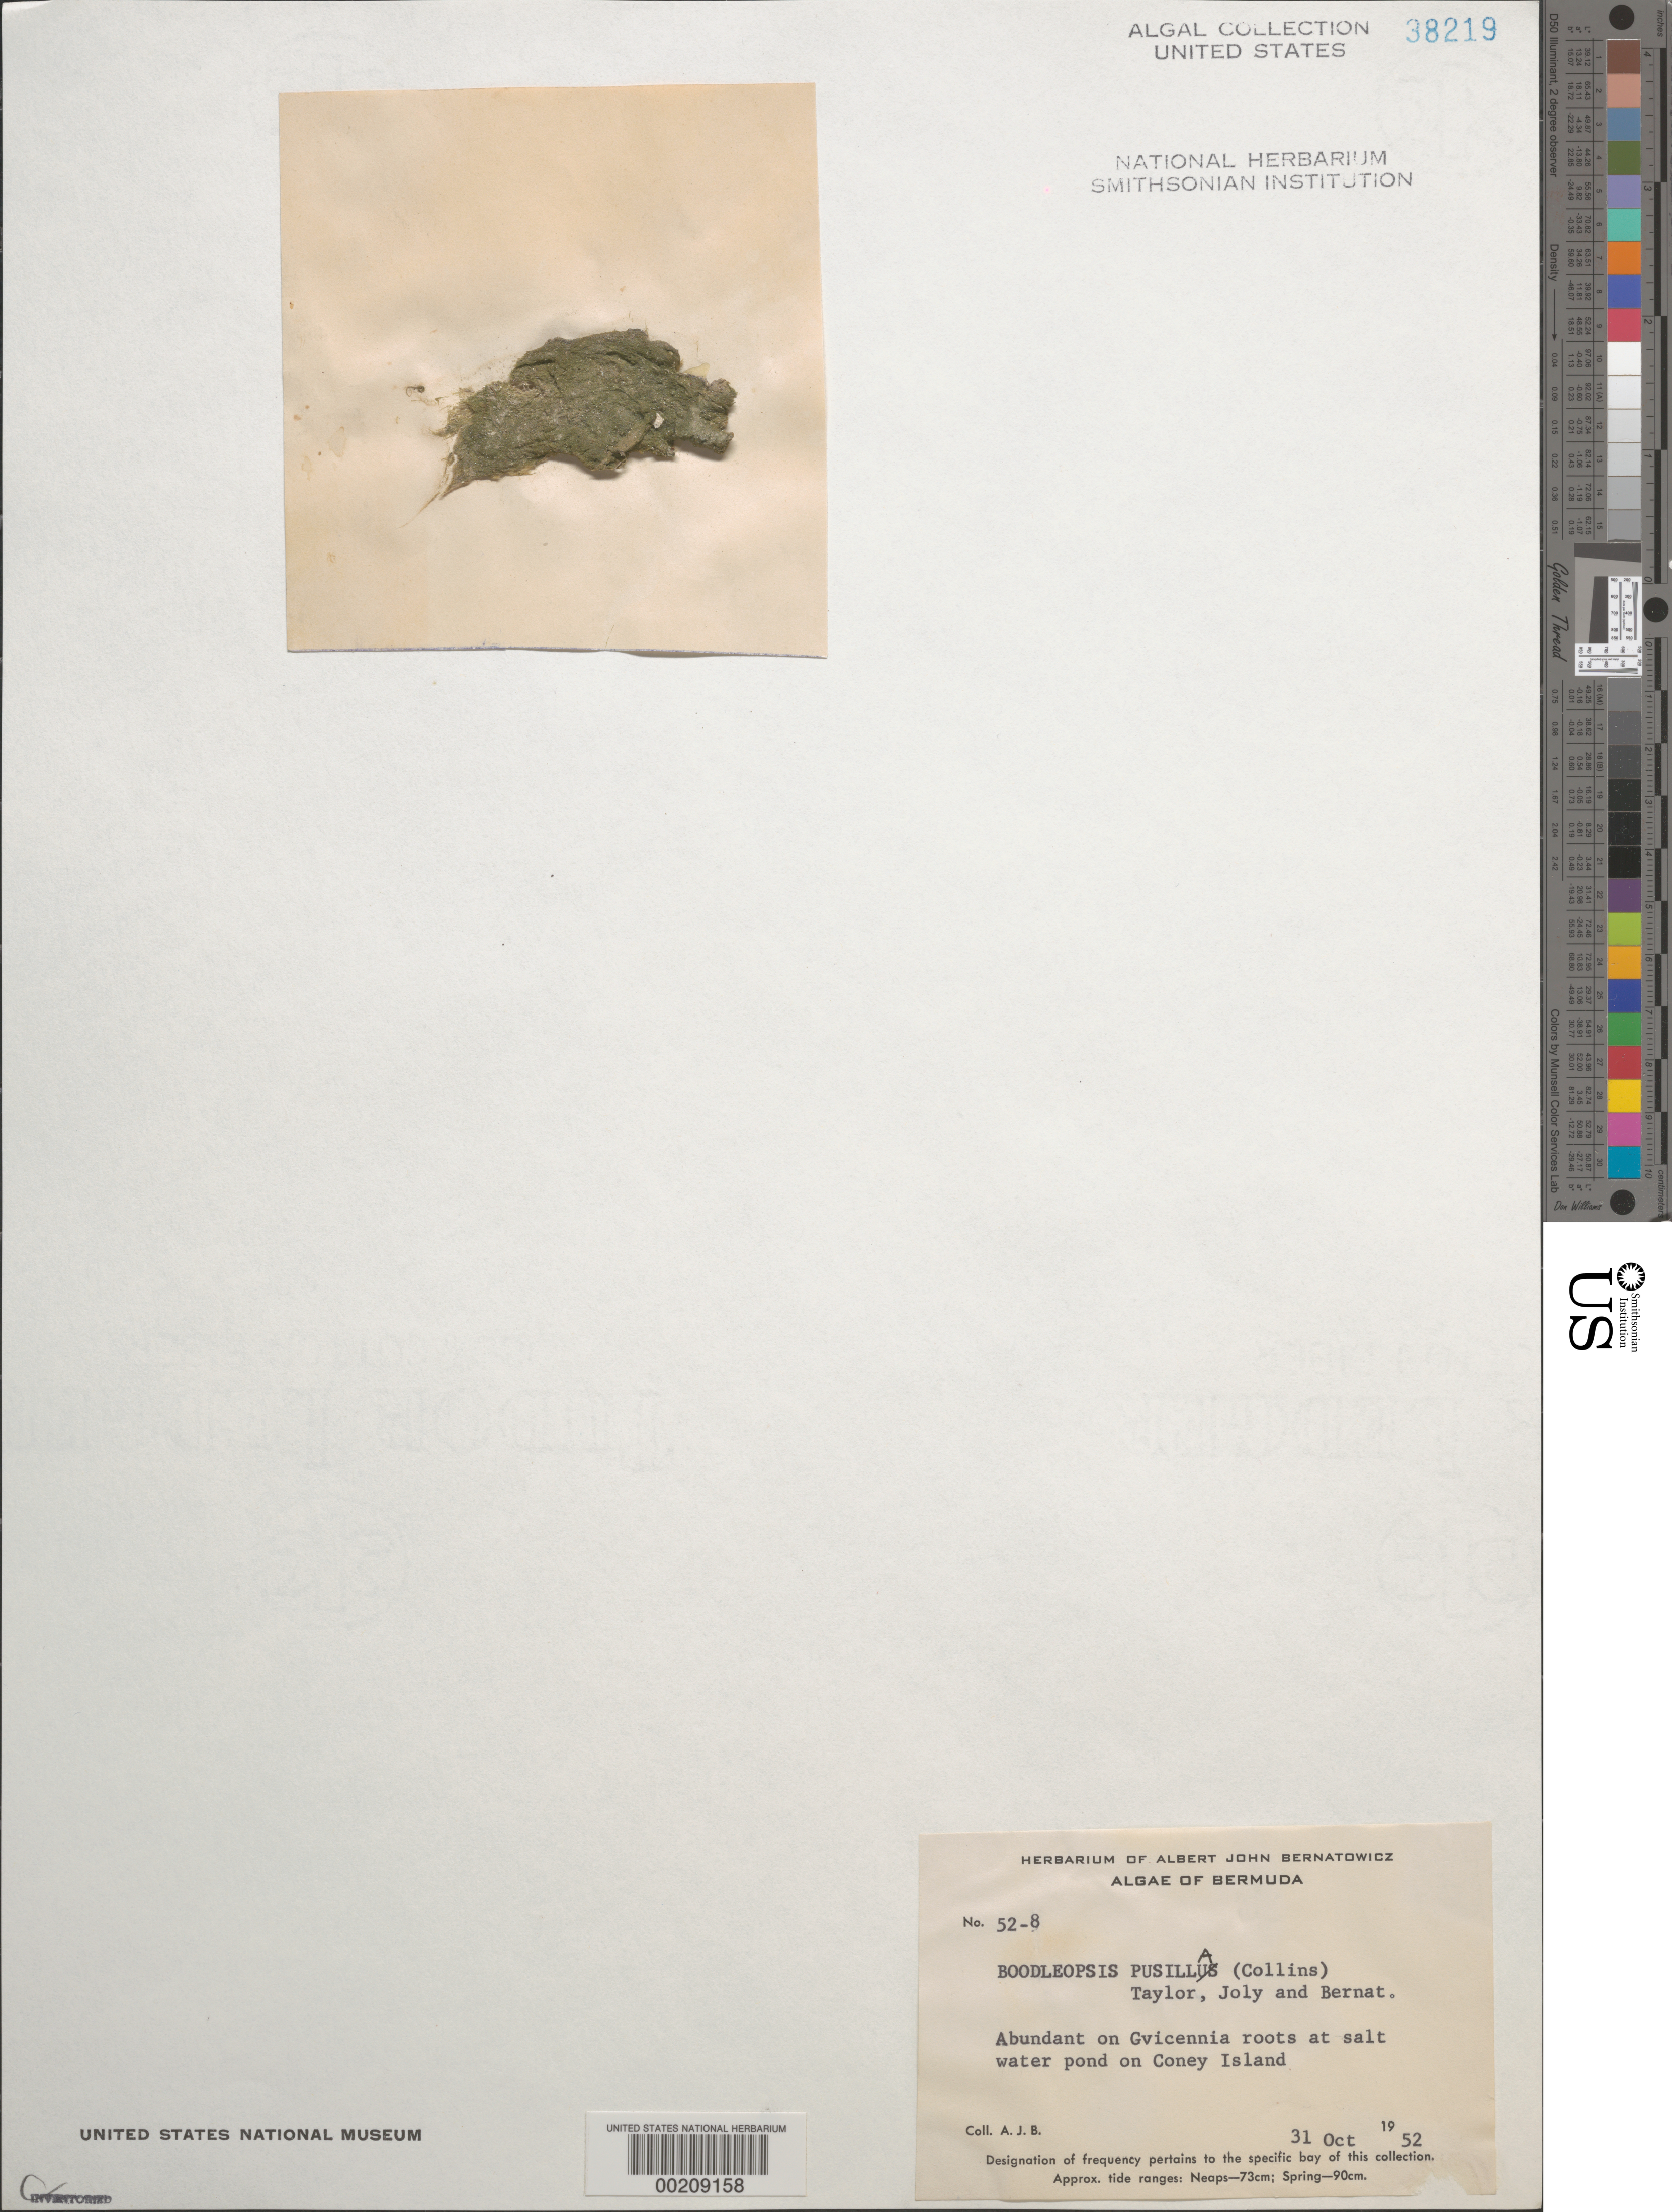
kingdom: Plantae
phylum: Chlorophyta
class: Ulvophyceae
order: Bryopsidales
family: Udoteaceae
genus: Boodleopsis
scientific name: Boodleopsis pusilla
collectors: A. Bernatowicz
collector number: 52-8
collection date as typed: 31 Oct 1952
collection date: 1952-10-31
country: Bermuda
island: Bermuda Island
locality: Coney Island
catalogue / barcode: US 38219